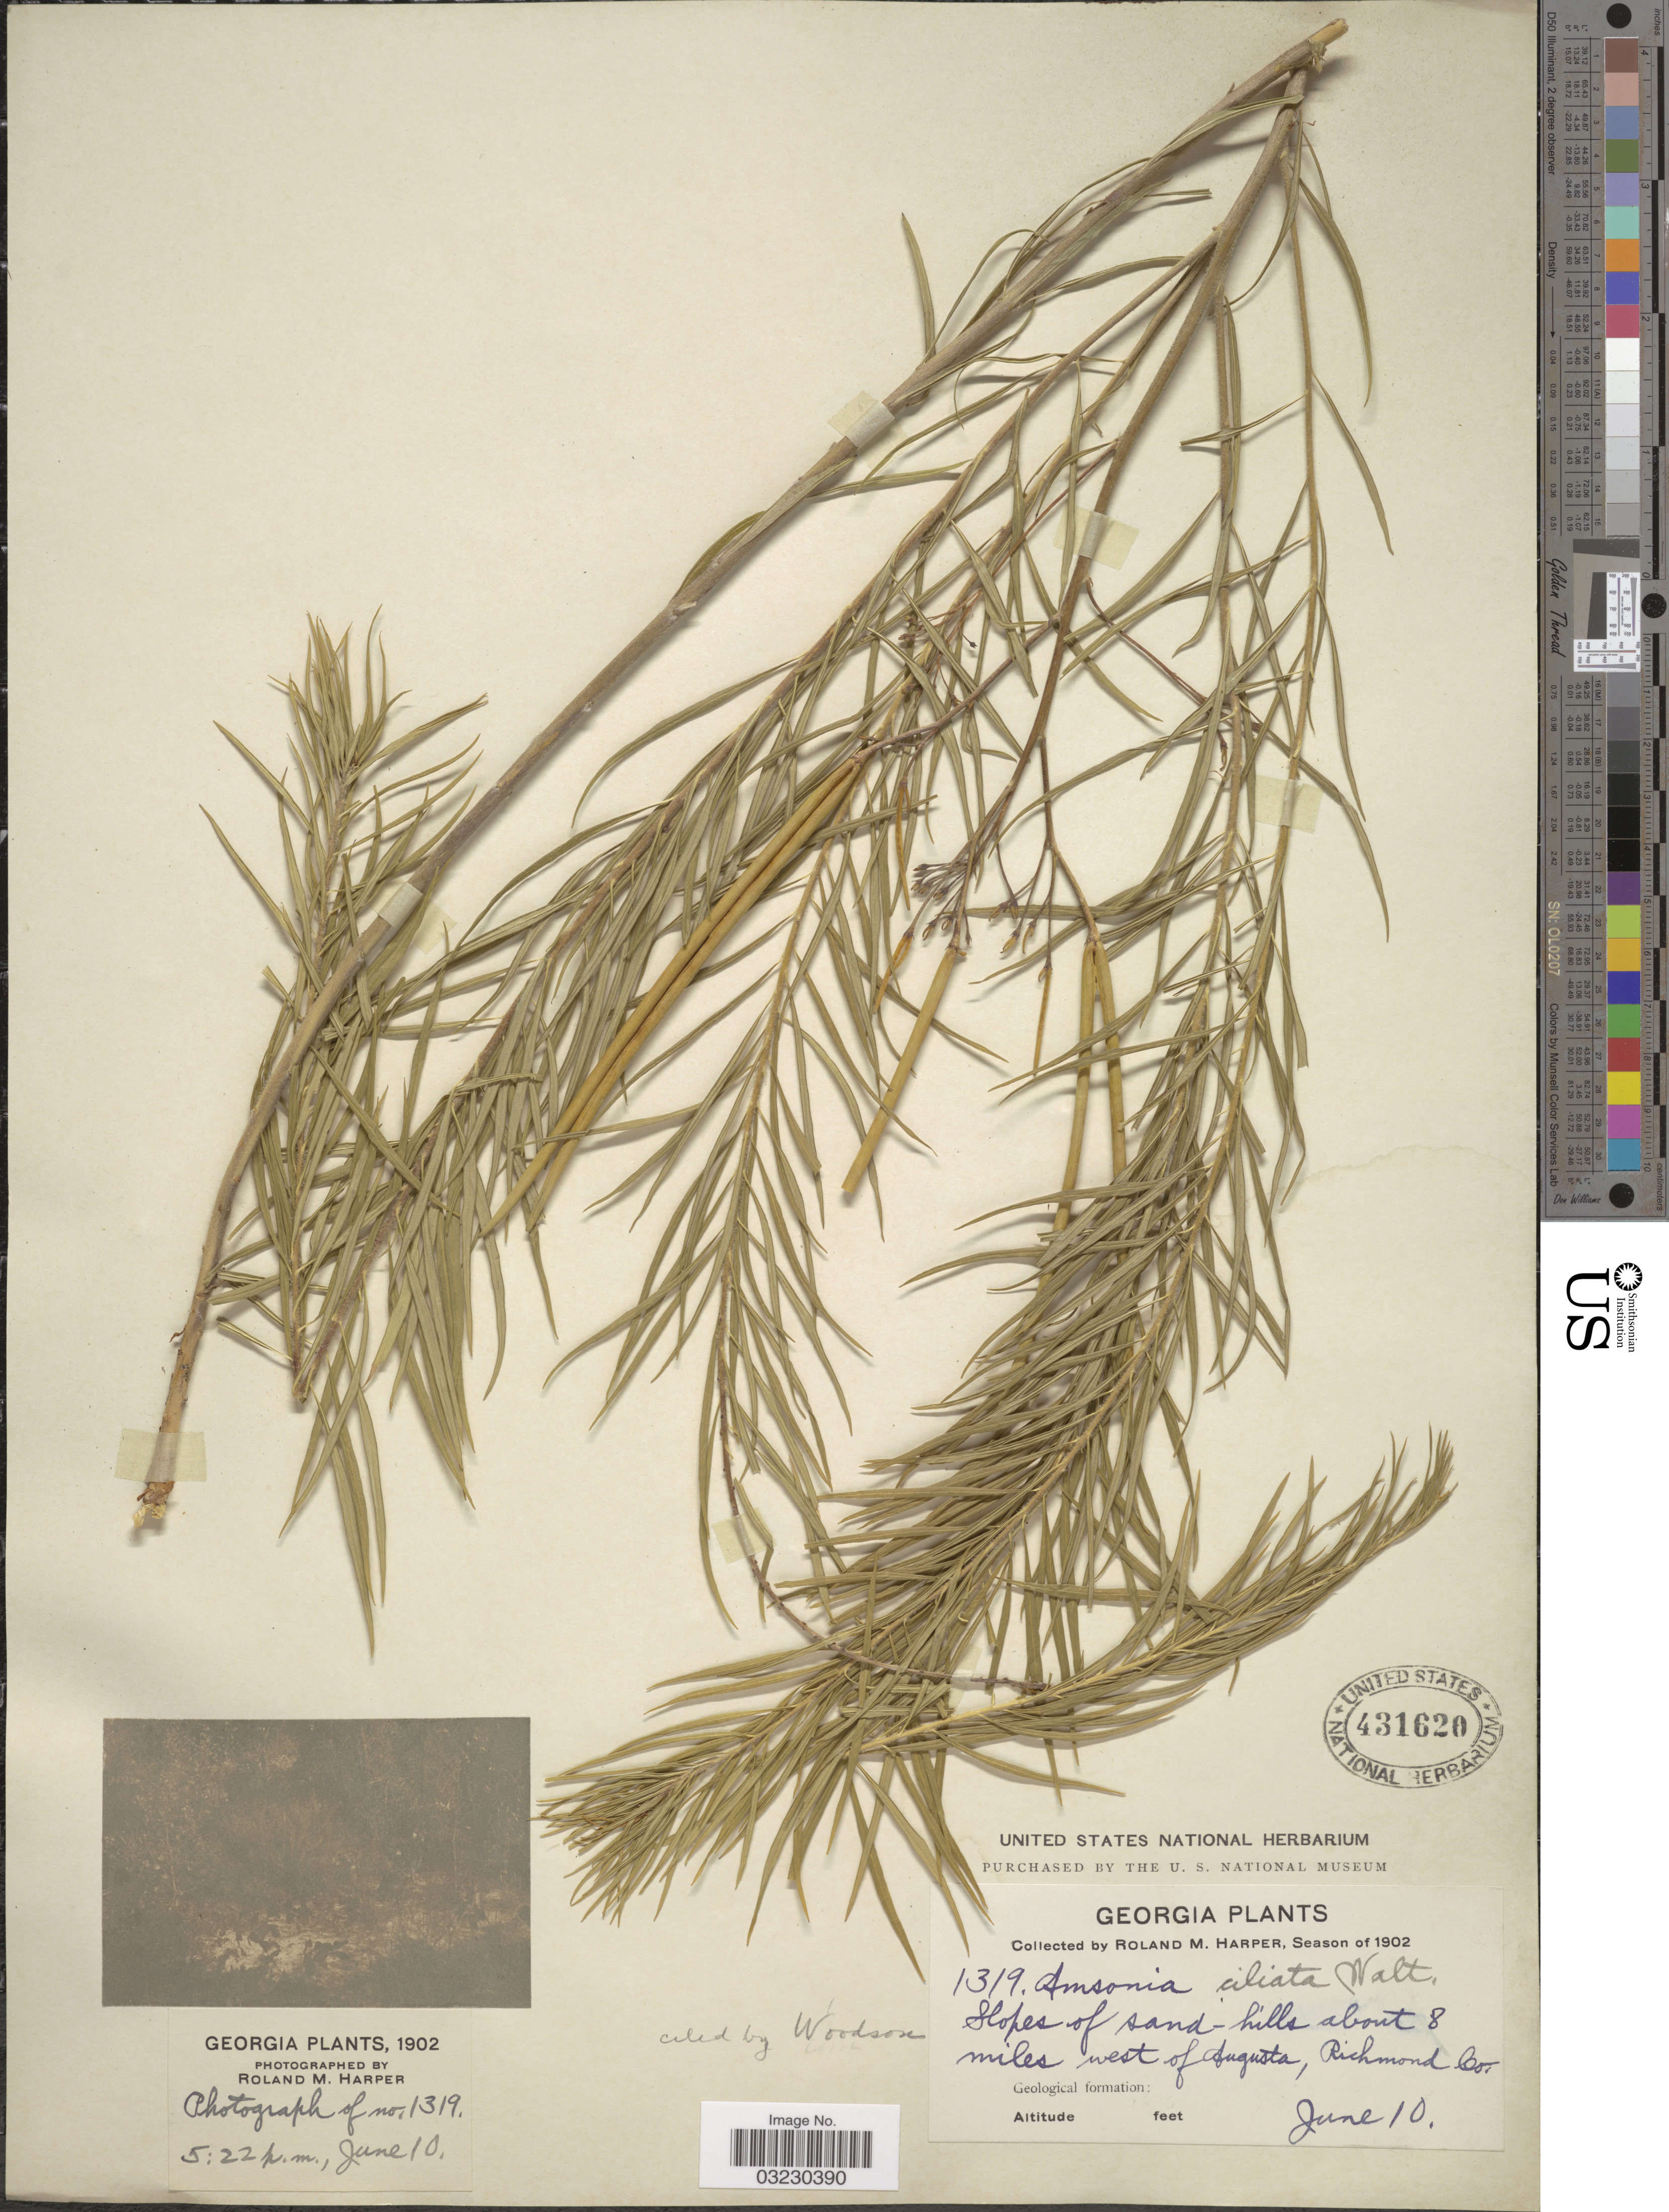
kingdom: Plantae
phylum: Tracheophyta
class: Magnoliopsida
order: Gentianales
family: Apocynaceae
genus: Amsonia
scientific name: Amsonia ciliata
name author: Walter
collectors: R. M. Harper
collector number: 1319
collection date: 1902-06-10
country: United States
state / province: Georgia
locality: Slopes of sand-hills about 8 miles west of Augusta, Richmond Co.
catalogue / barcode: US 431620